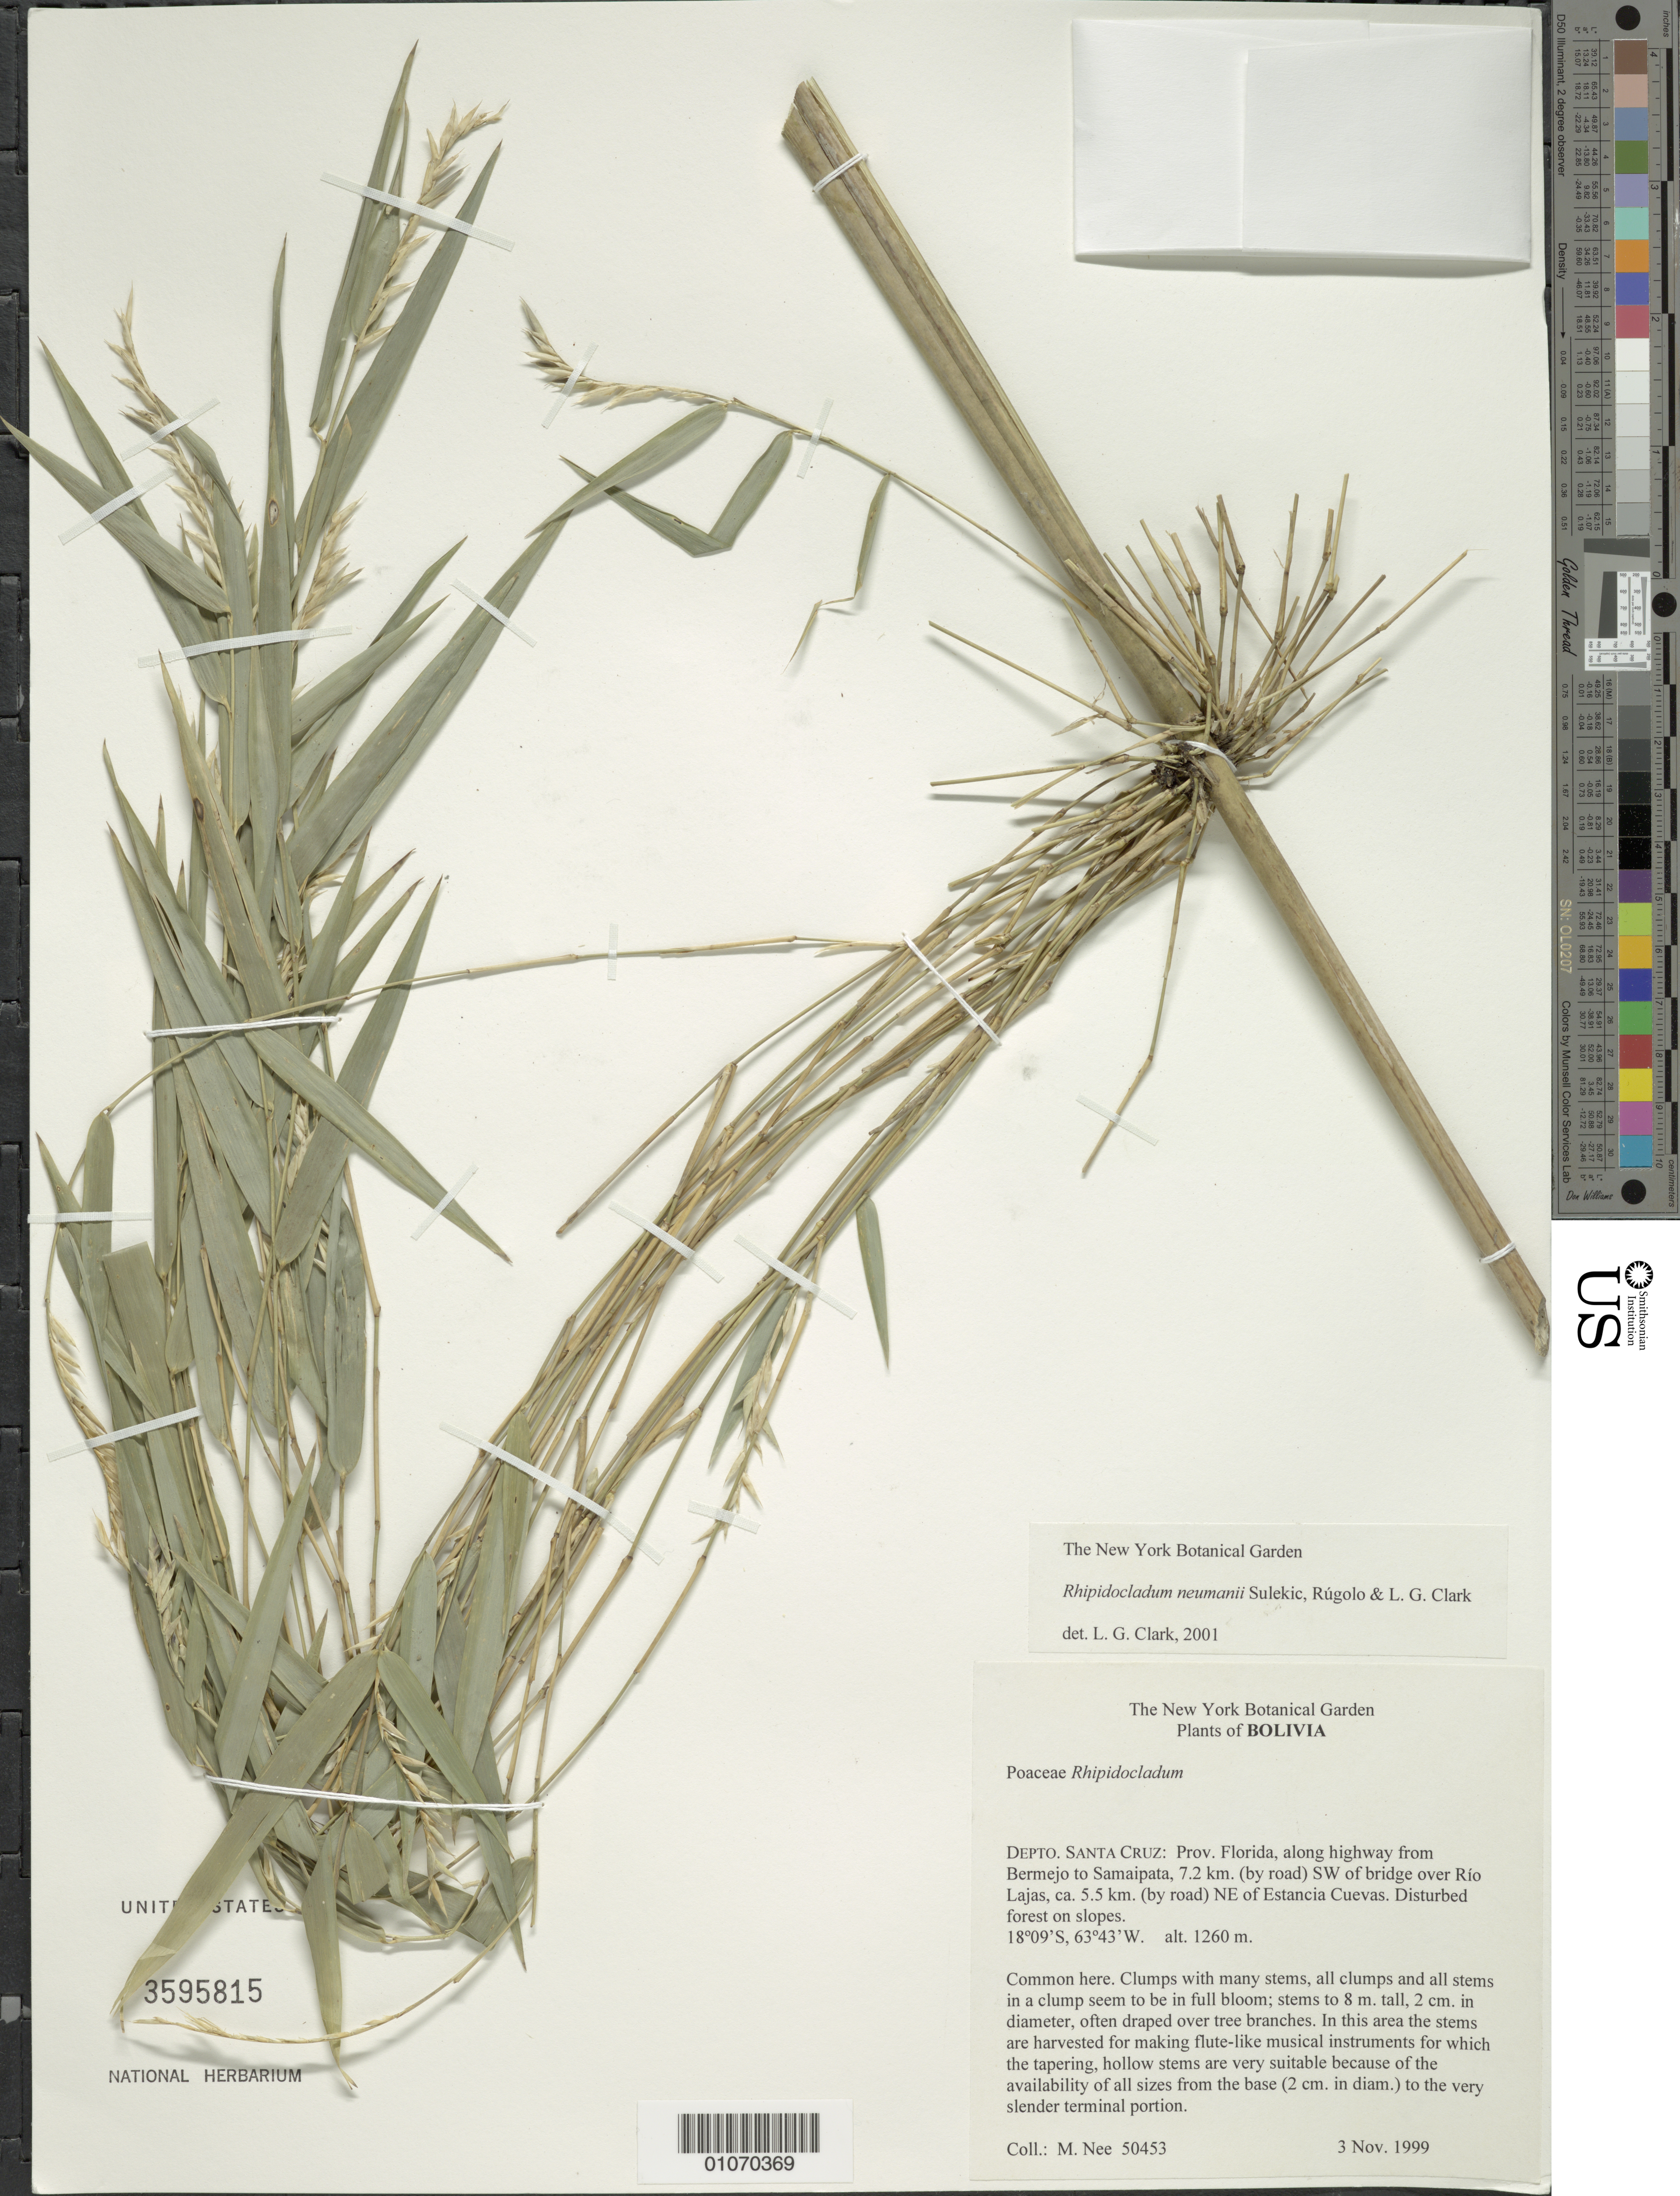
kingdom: Plantae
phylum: Tracheophyta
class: Liliopsida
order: Poales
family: Poaceae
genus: Rhipidocladum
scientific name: Rhipidocladum neumannii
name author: Sulekic et al.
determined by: Clark, Lynn G., (ISC), Iowa State University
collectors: M. Nee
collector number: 50453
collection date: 1999-11-03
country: Bolivia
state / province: Santa Cruz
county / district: Florida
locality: Along highway from Bermejo to Samaipata, 7.2 km (by road) SW of bridge over Rio Lajas, ca. 5.5 km (by road) NE of Estancia Cuevas.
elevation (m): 1260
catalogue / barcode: US 3595815